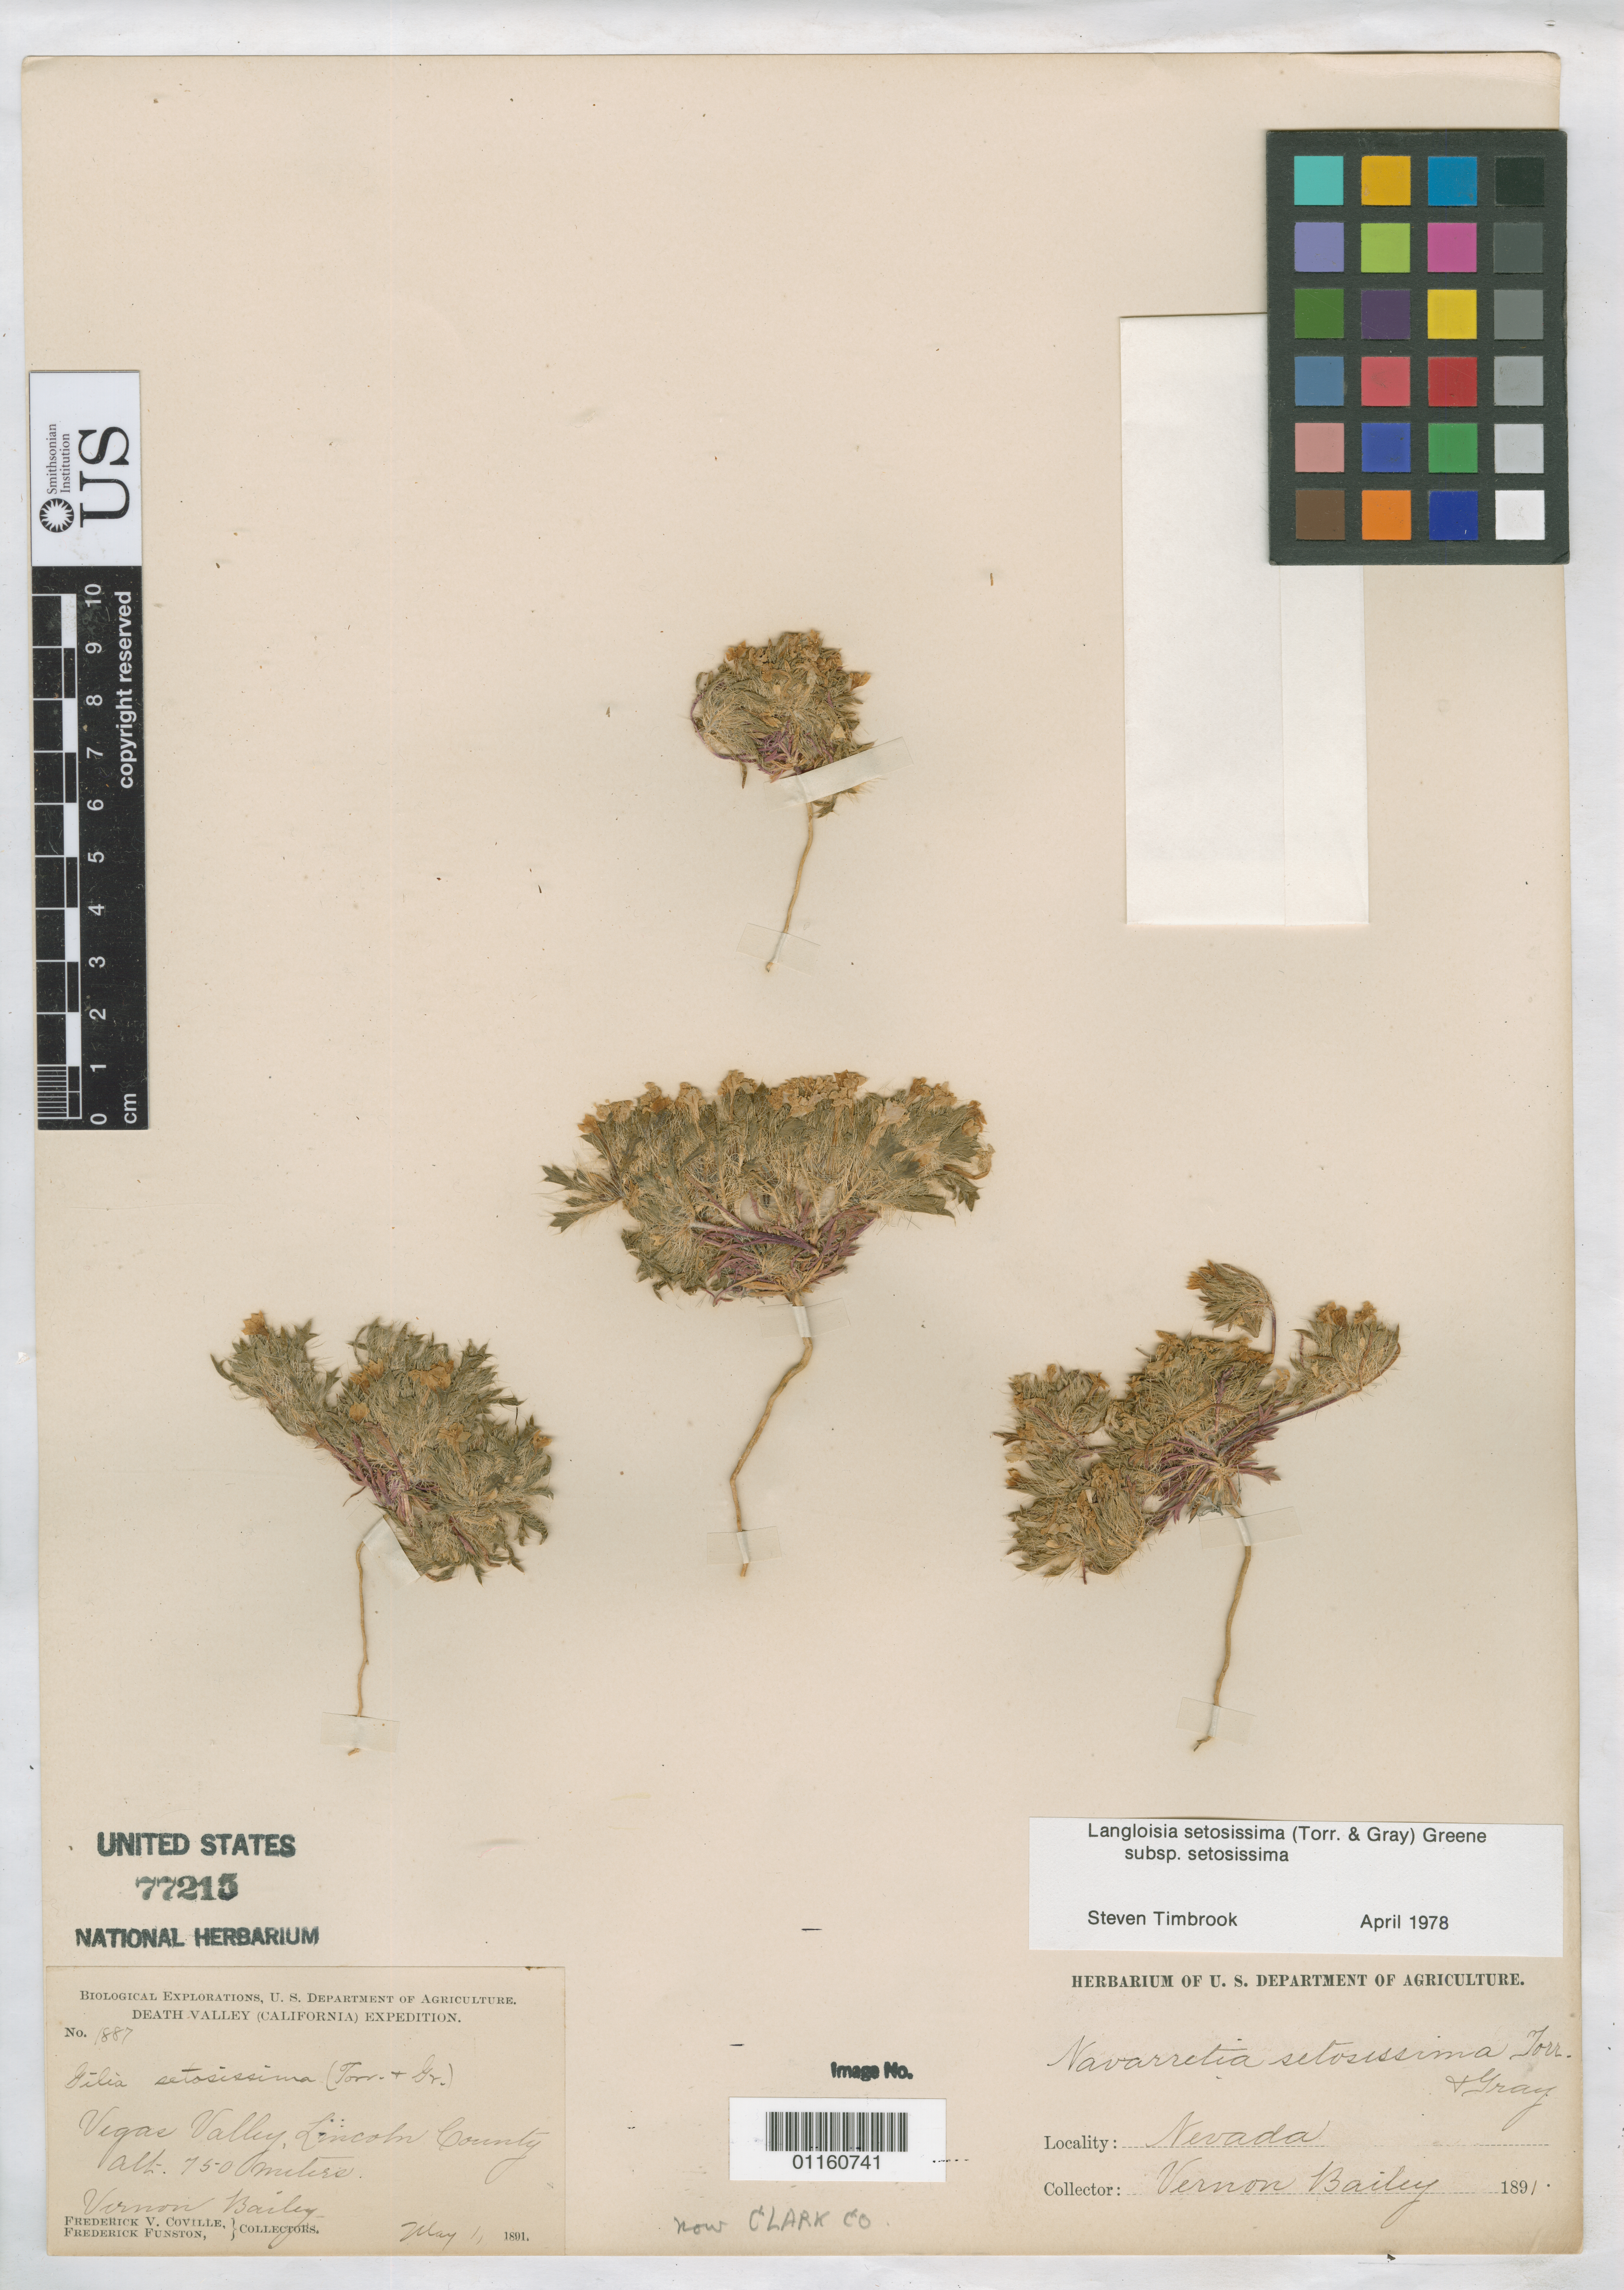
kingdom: Plantae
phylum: Tracheophyta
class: Magnoliopsida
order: Ericales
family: Polemoniaceae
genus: Langloisia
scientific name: Langloisia setosissima subsp. setosissima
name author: (Torr. & A. Gray) Greene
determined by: Timbrook, S.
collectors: F. V. Coville, F. Funston & V. O. Bailey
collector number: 1887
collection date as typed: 1 May 1891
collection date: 1891-05-01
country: United States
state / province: Nevada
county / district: Lincoln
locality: Vegas Valley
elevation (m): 750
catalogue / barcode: US 77215